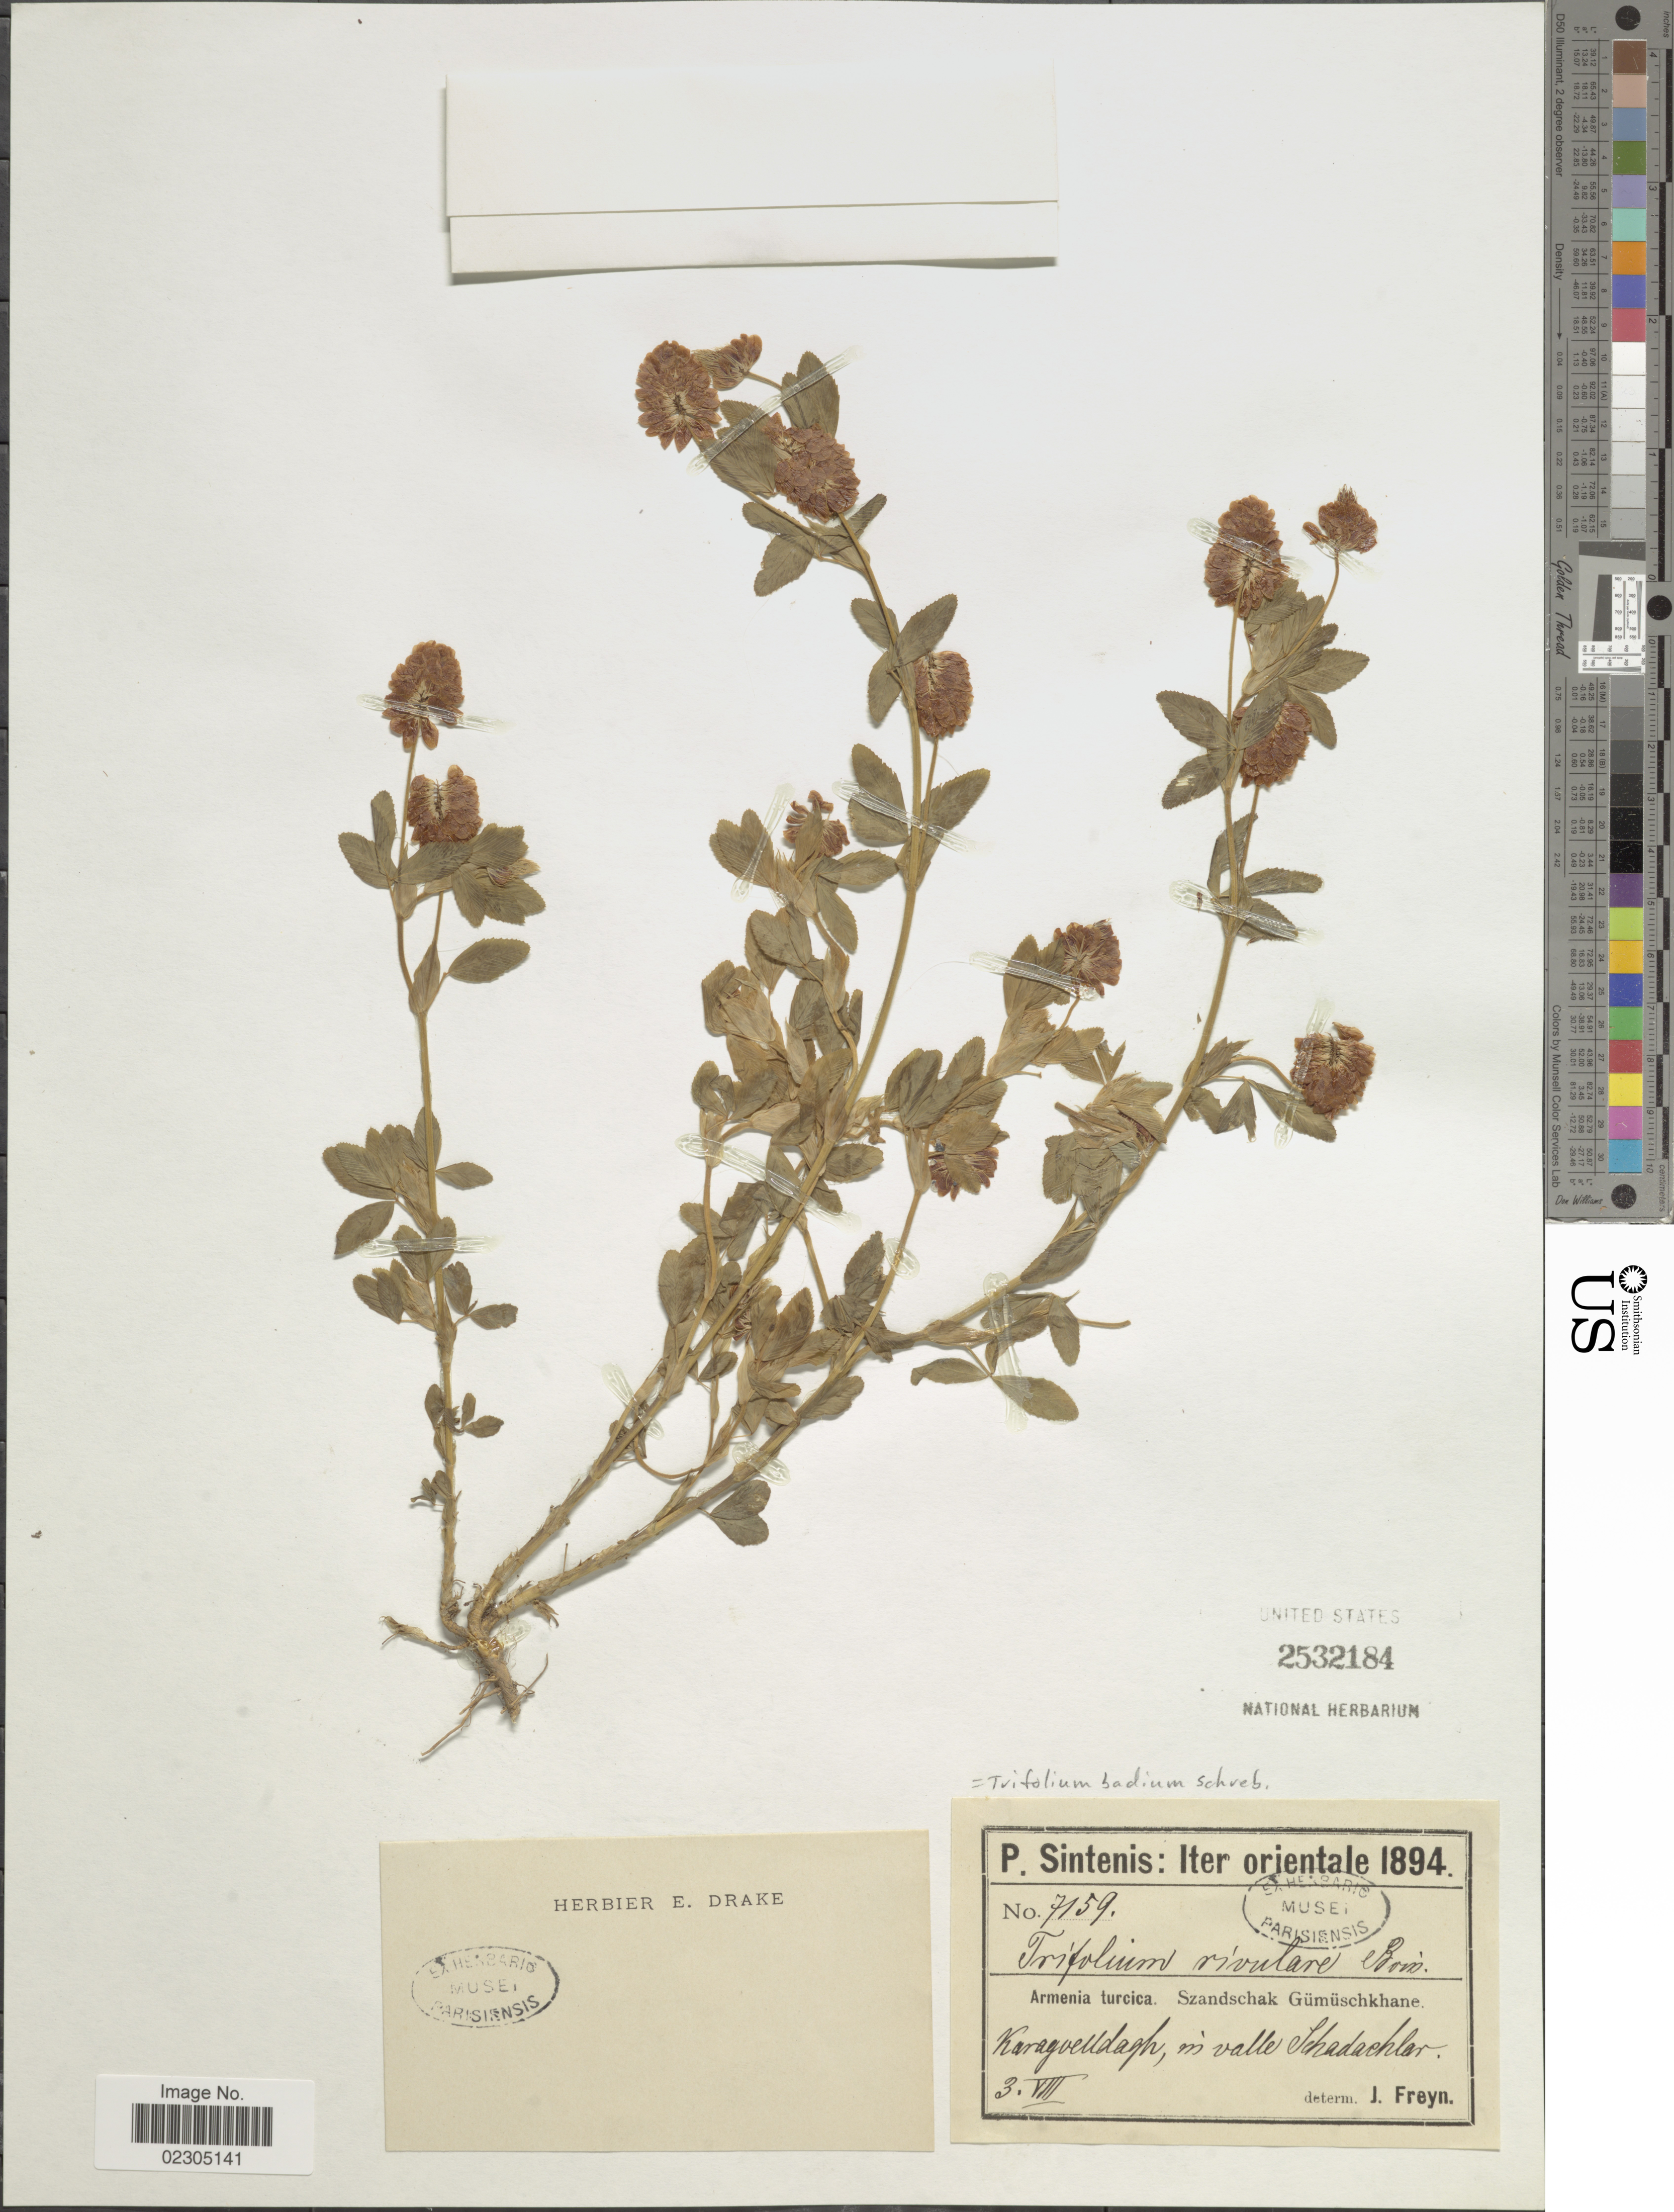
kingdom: Plantae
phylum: Tracheophyta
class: Magnoliopsida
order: Fabales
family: Fabaceae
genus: Trifolium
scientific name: Trifolium badium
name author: Schreb.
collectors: P. Sintenis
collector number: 7159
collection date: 1894-08-03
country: Turkey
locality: Orientale. Armenia turcica. Szandschak Gumuschkhane. Karagvelldagh, in valle Schadachlar.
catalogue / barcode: US 2532184